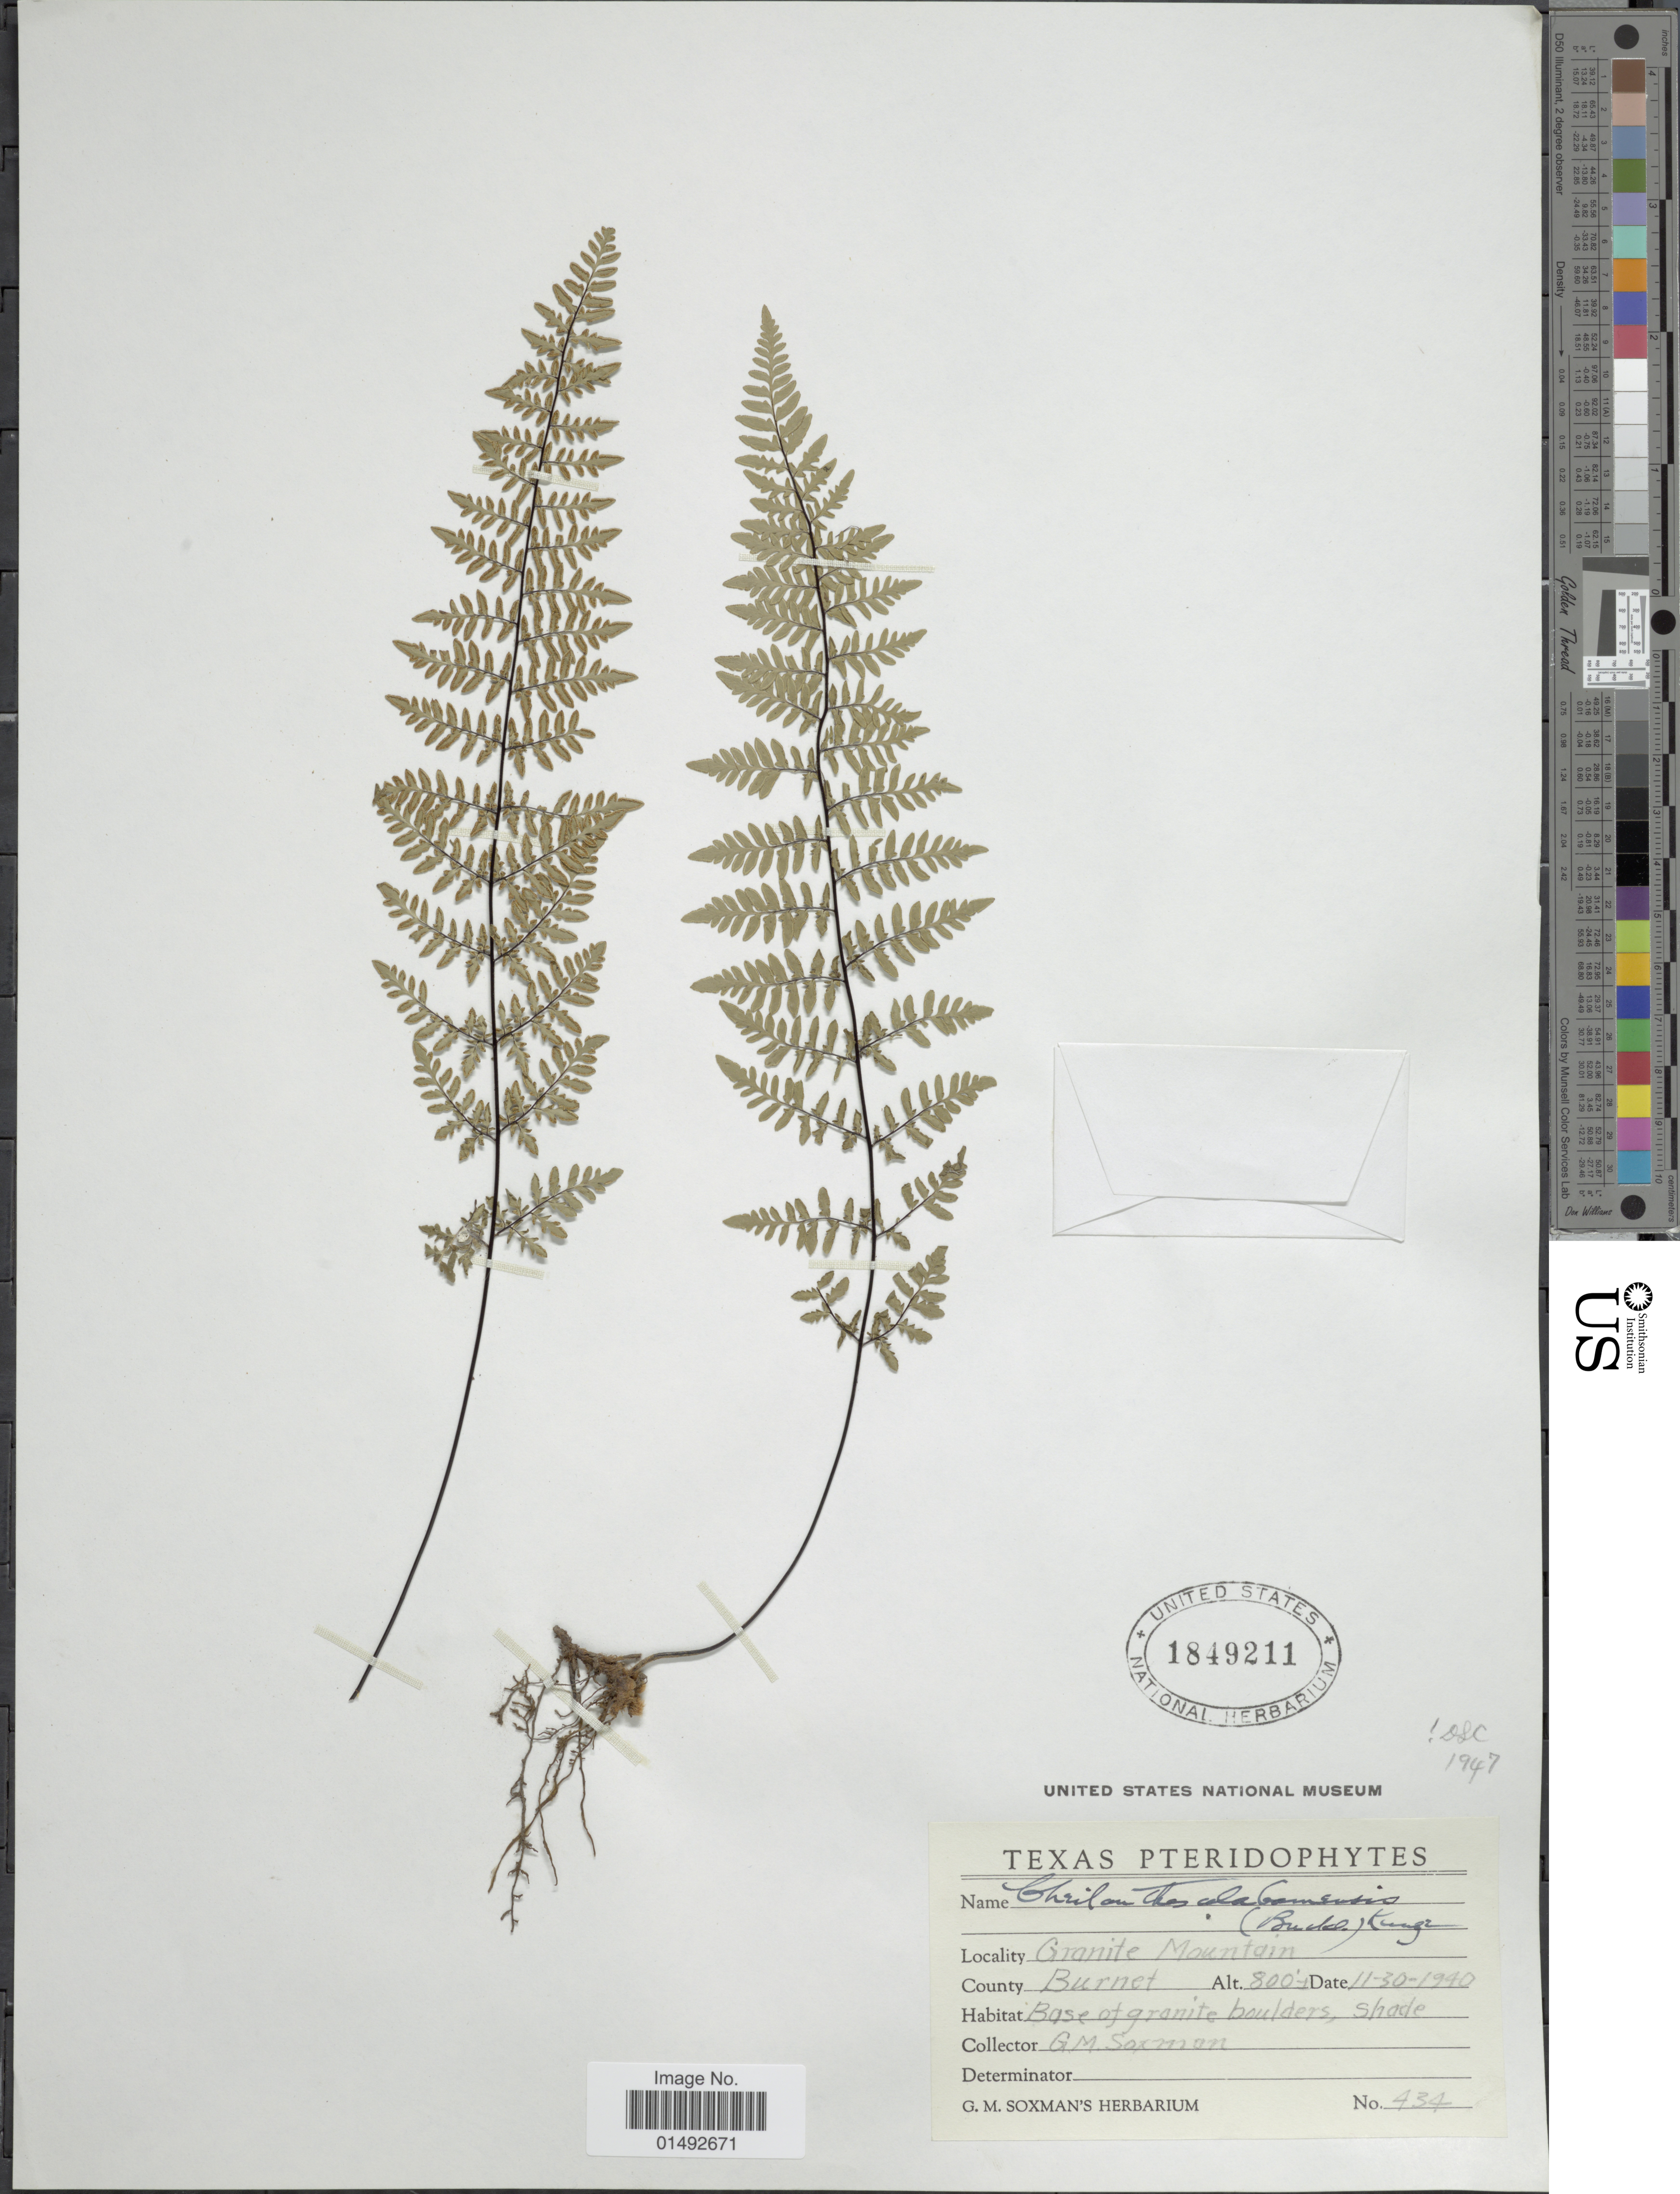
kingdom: Plantae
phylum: Tracheophyta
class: Polypodiopsida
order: Polypodiales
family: Pteridaceae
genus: Myriopteris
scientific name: Myriopteris alabamensis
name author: (Buckley) Grusz & Windham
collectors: G. Soman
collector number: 434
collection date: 1940-11-30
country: United States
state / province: Texas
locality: Granite Mountain, County Burnet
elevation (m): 244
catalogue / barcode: US 1849211